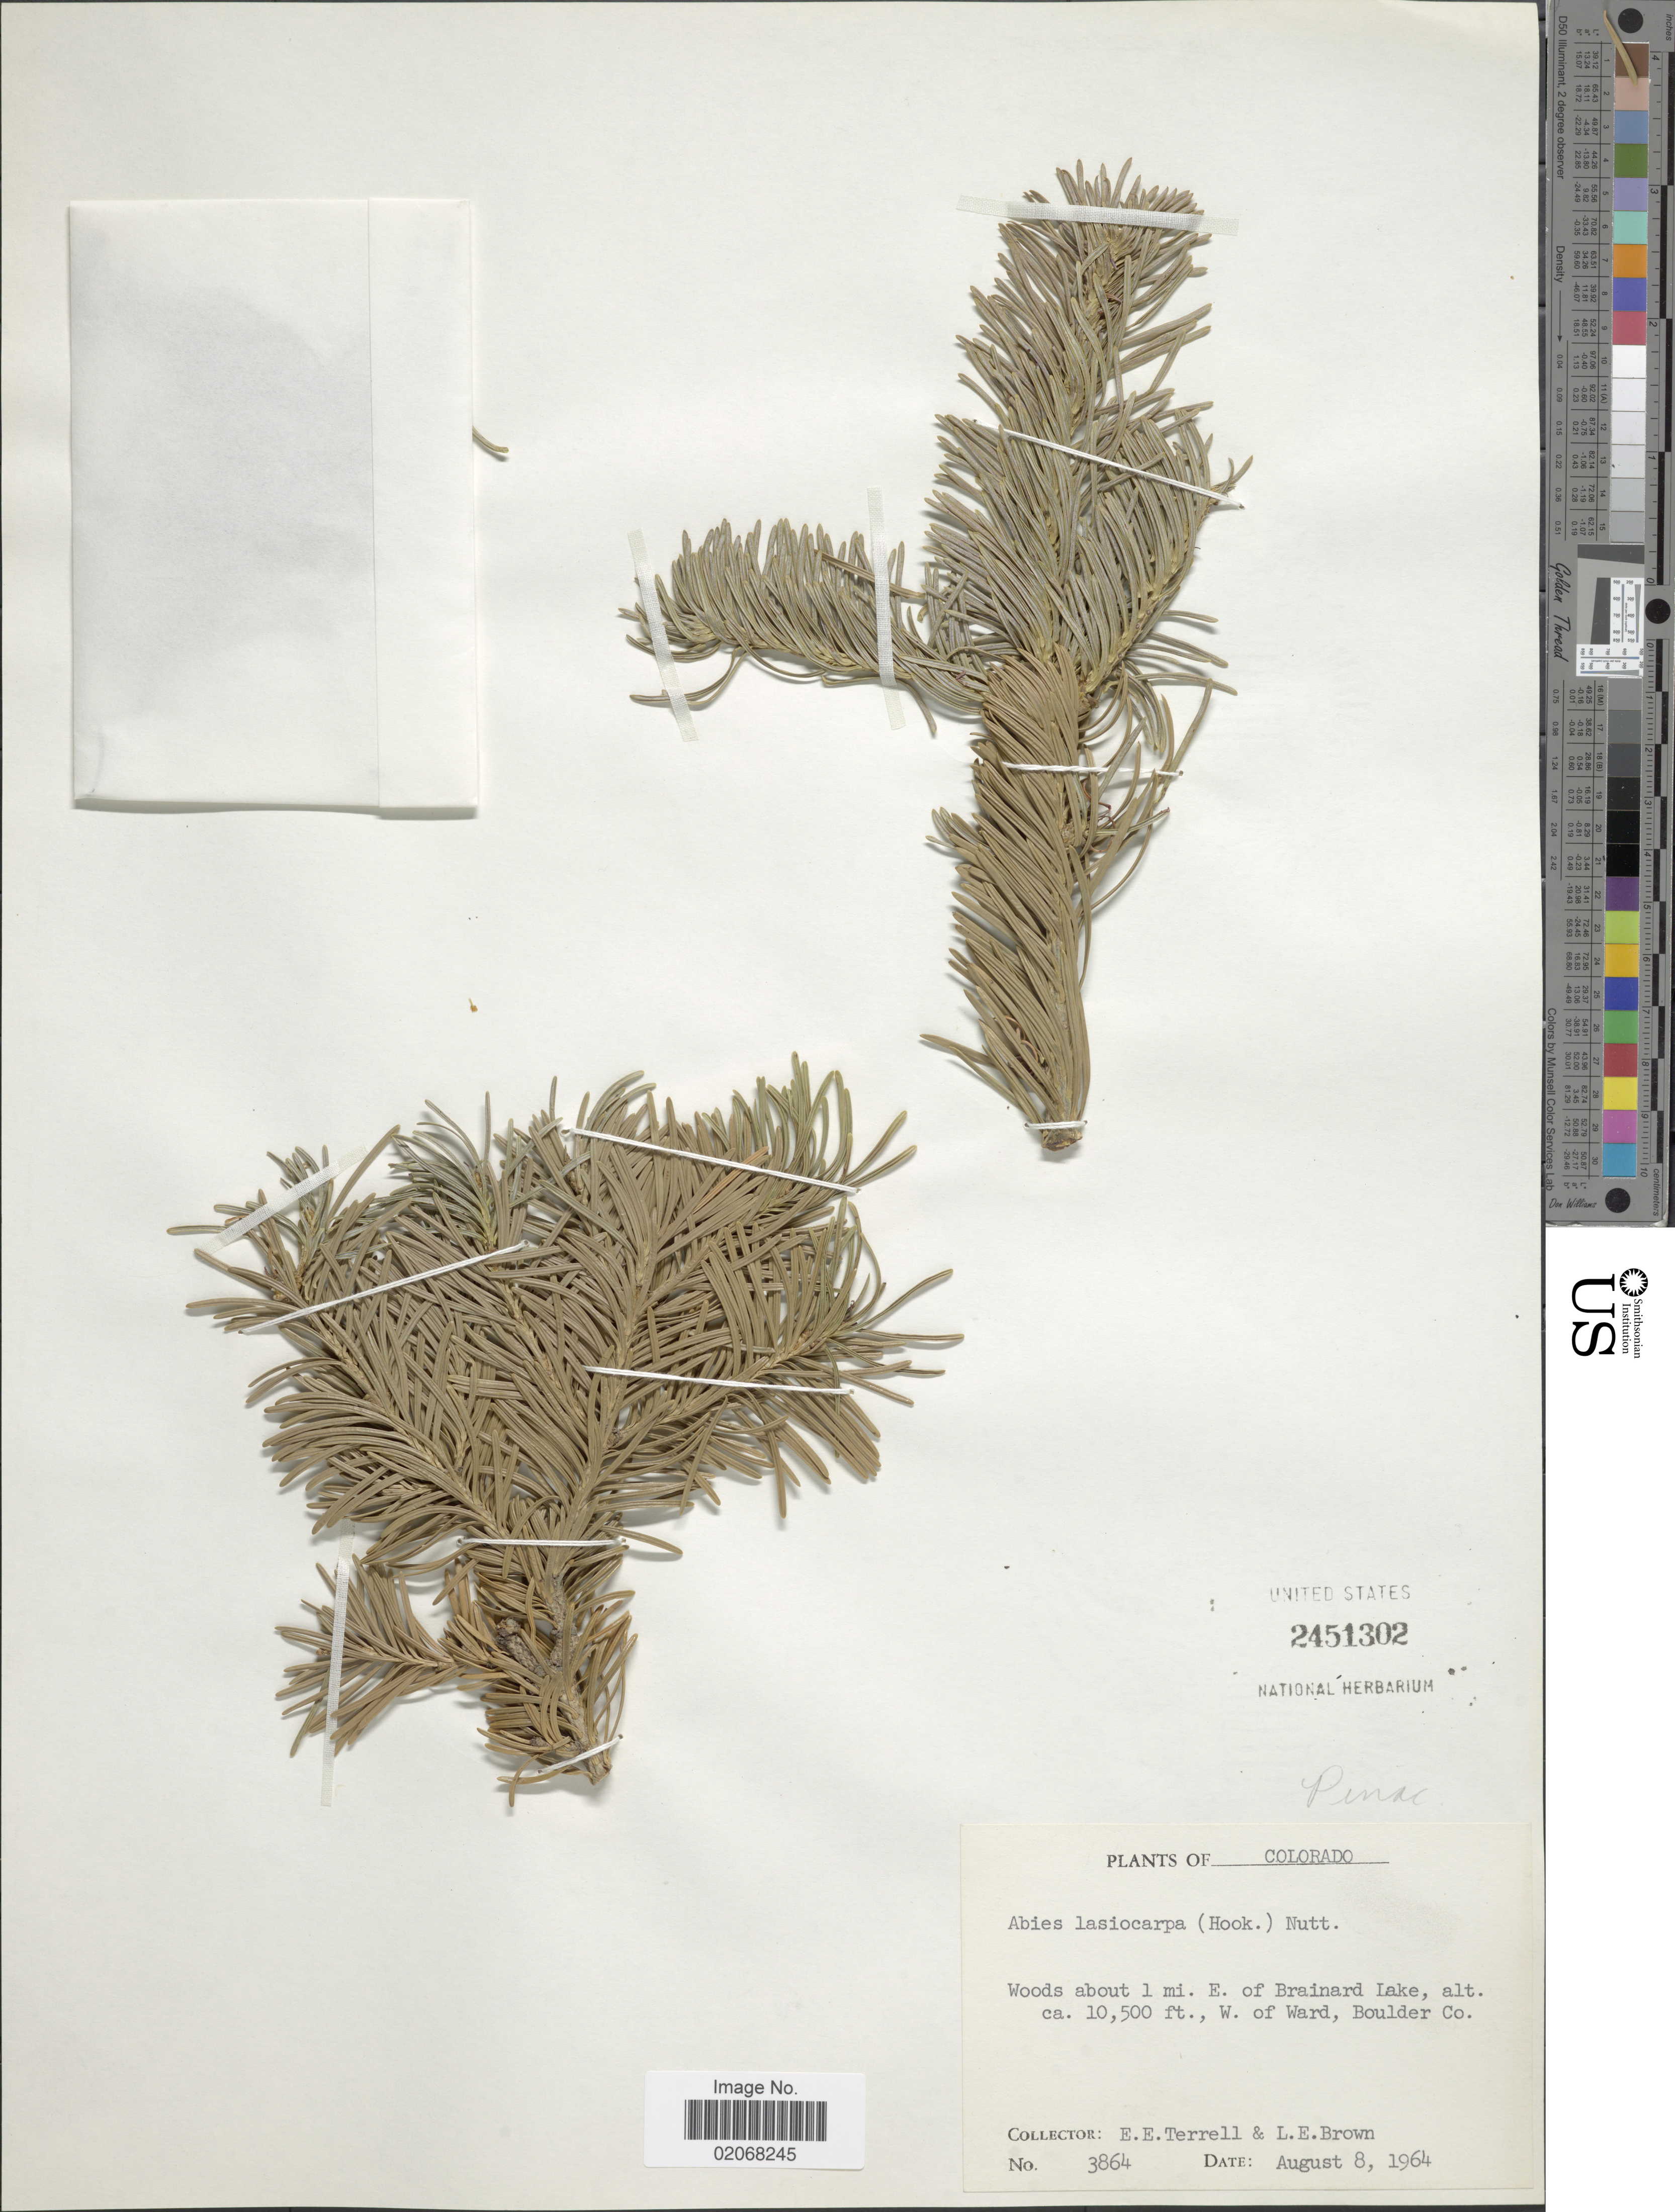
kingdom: Plantae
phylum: Tracheophyta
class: Pinopsida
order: Pinales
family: Pinaceae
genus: Abies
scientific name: Abies lasiocarpa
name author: (Hook.) Nutt.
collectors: E. E. Terrell & L. E. Brown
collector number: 3864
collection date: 1964-08-08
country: United States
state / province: Colorado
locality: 1 mi E of Brainard Lake, W. of Ward, Boulder Co.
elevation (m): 3200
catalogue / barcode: US 2451302